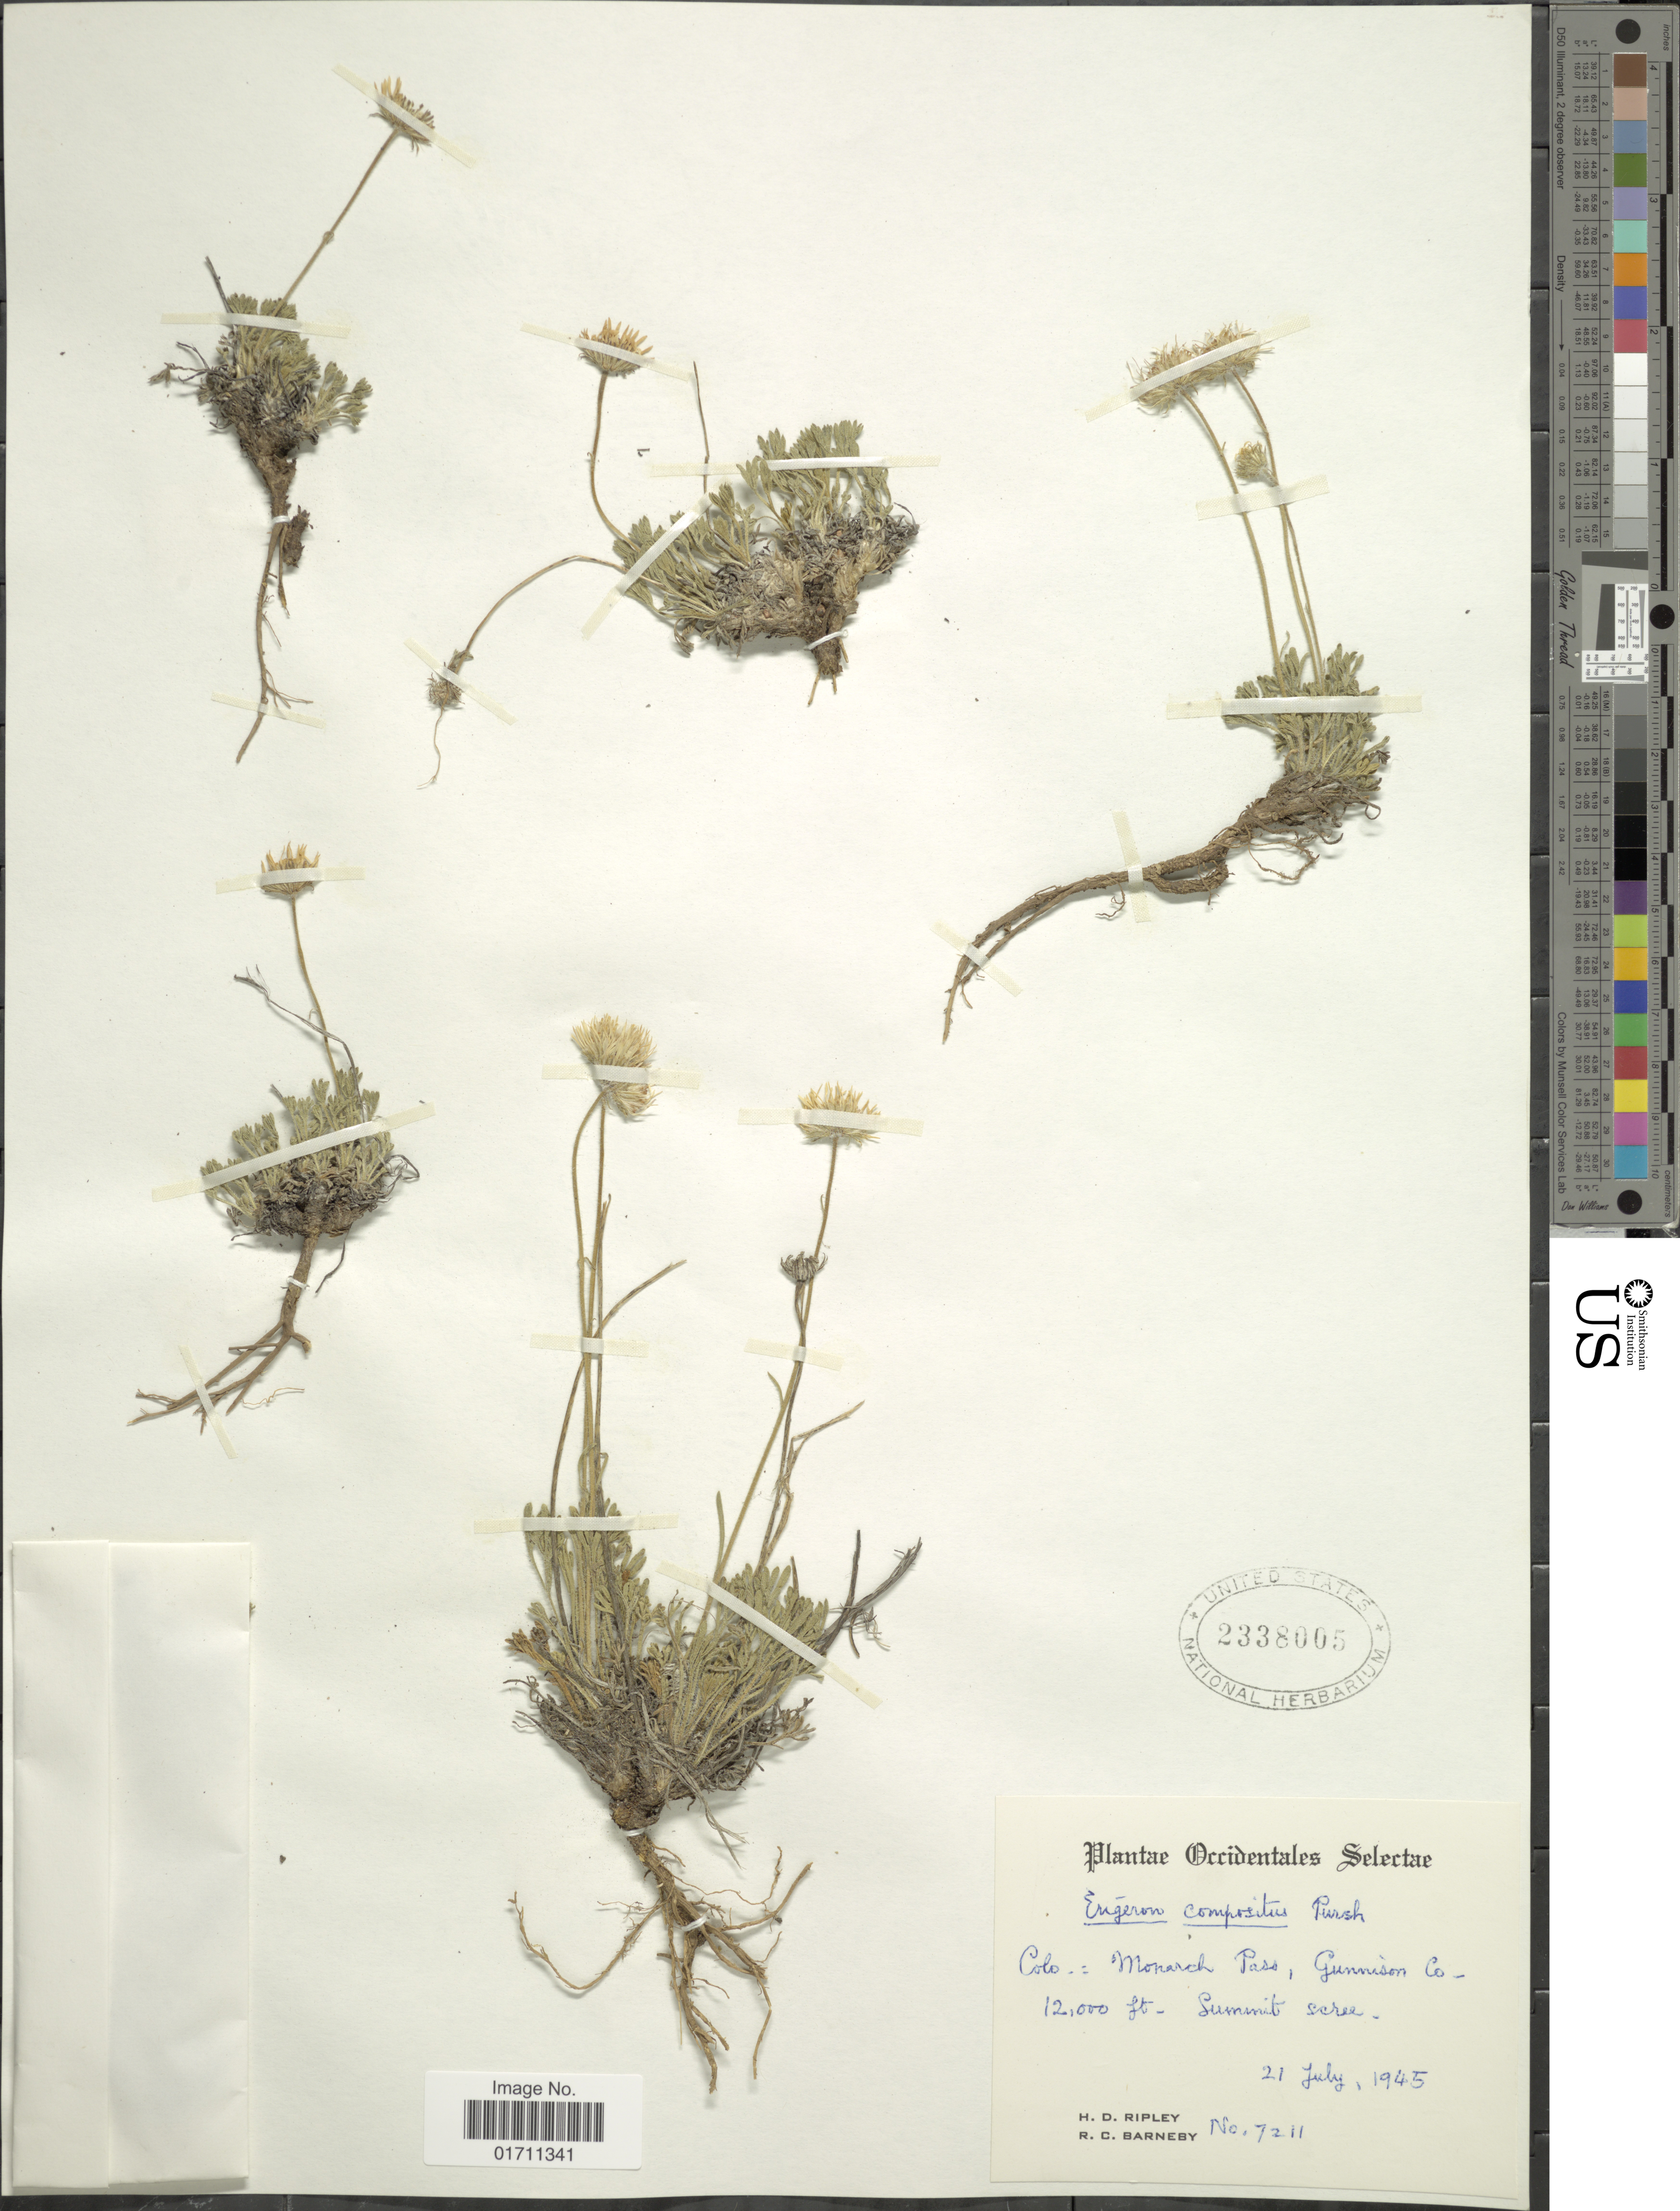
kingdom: Plantae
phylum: Tracheophyta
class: Magnoliopsida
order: Asterales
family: Asteraceae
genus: Erigeron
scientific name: Erigeron compositus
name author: Pursh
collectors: H. Ripley & R. C. Barneby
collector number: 7211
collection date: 1945-07-21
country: United States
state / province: Colorado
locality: Occidentales Selectae, Colo = Monarch Pass, Gunnison Co., Summit scree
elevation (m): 3658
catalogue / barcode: US 2338005